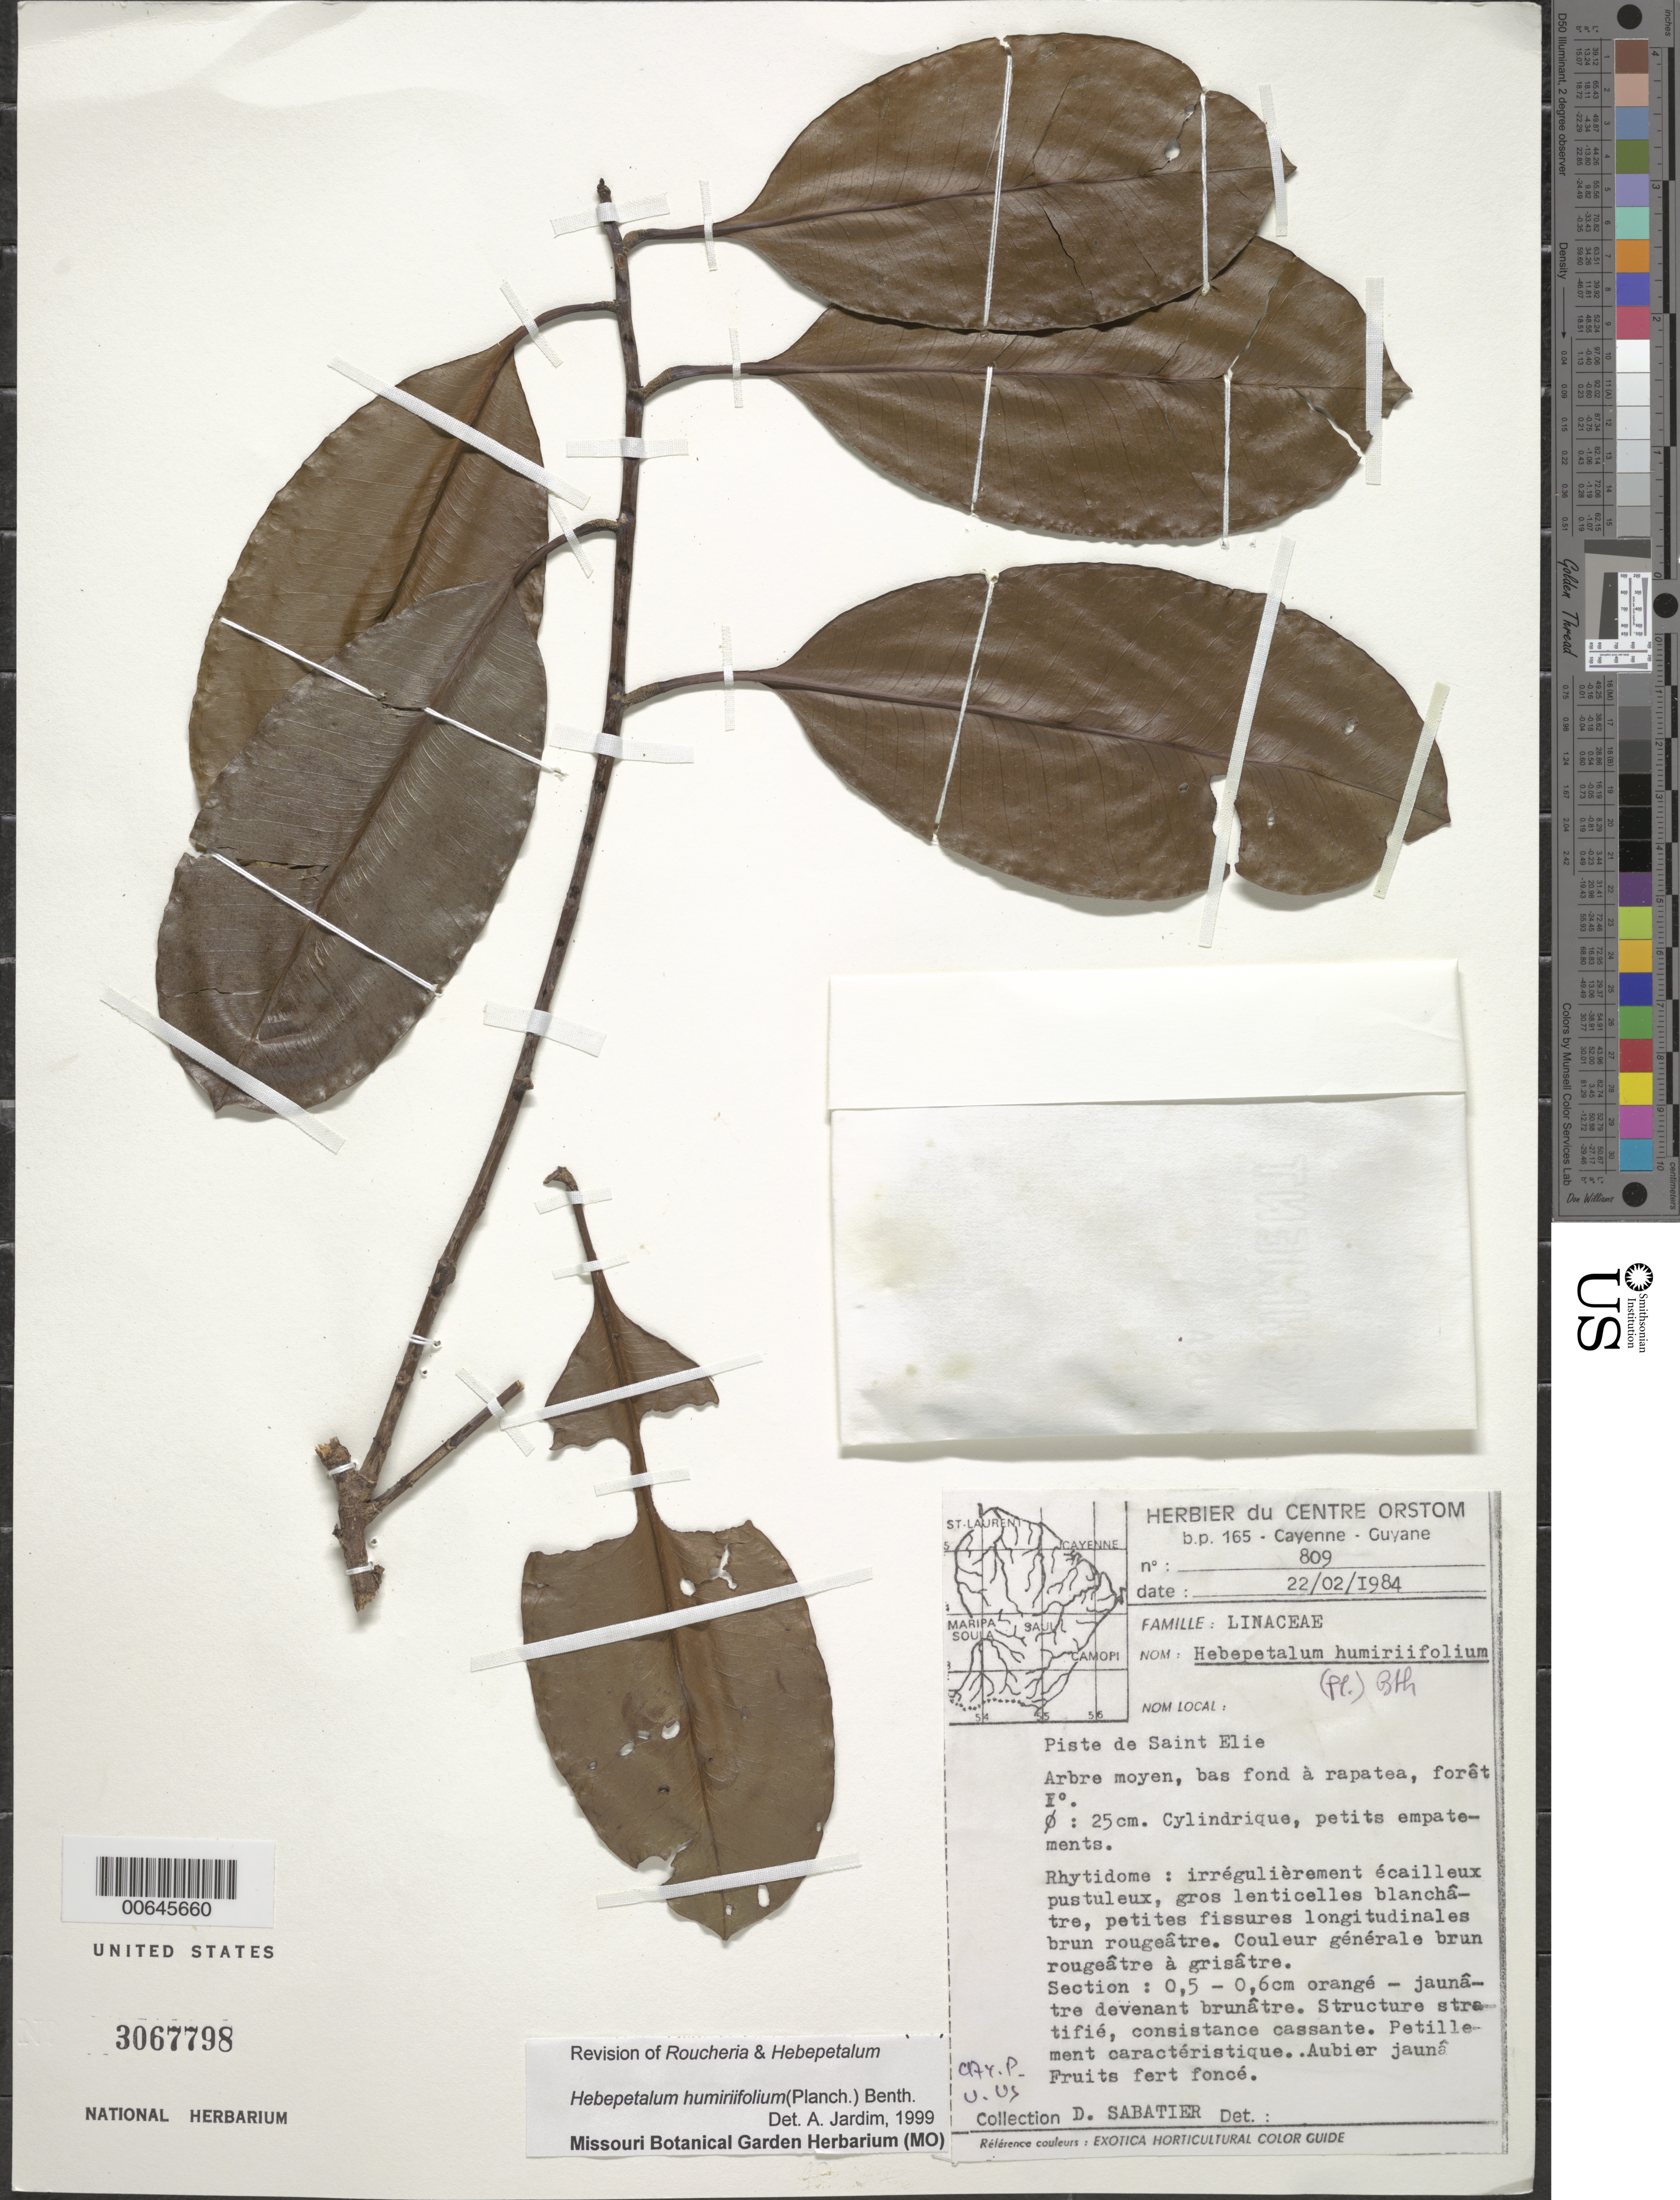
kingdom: Plantae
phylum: Tracheophyta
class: Magnoliopsida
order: Malpighiales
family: Linaceae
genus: Hebepetalum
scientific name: Hebepetalum humiriifolium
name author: (Planch.) Benth.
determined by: Jardim, A.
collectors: D. Sabatier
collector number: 809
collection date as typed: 22-Feb-84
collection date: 1984-02-22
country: French Guiana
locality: Piste de Saint-Élie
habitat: Bas fond à rapatea, forêt Fº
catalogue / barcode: US 3067798